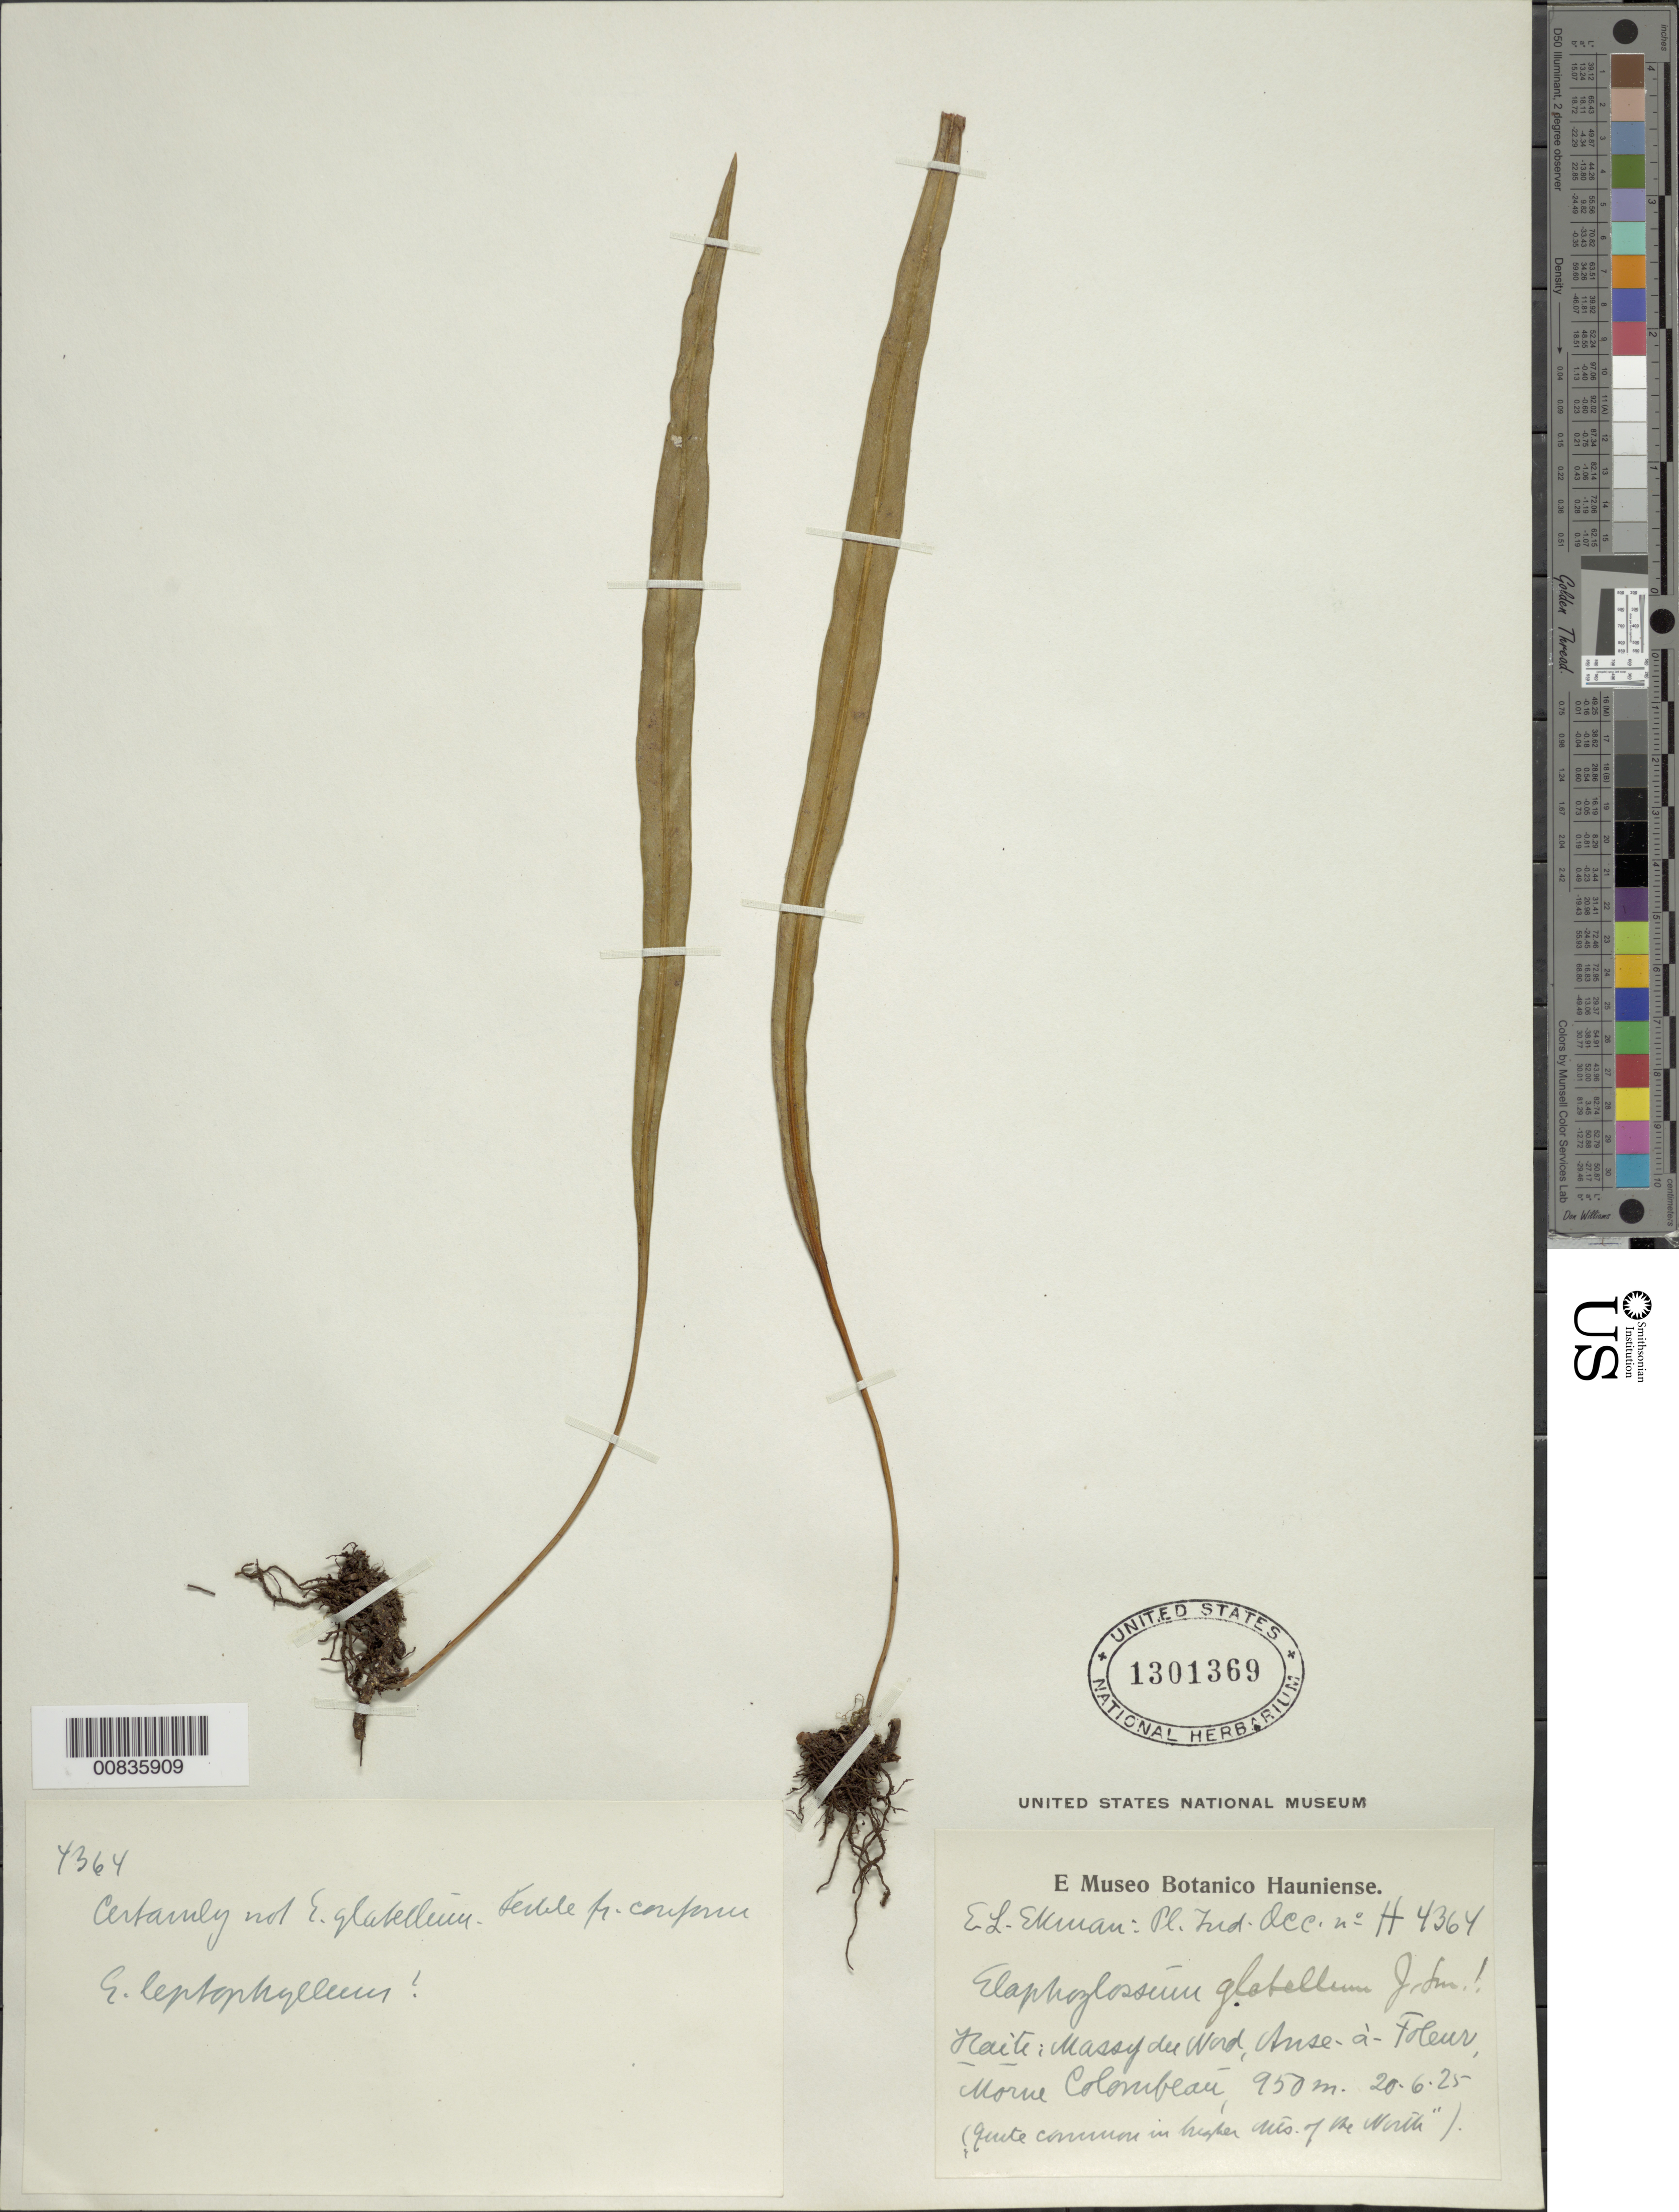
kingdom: Plantae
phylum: Tracheophyta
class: Polypodiopsida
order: Polypodiales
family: Dryopteridaceae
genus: Elaphoglossum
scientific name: Elaphoglossum glabellum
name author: J. Sm.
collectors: E. L. Ekman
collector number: H 4364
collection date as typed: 20 Jun 1925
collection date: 1925-06-20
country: Haiti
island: Hispaniola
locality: Massif du Nord, Anse-à-foleur, top of M. Colombeaú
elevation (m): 950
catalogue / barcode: US 1301369